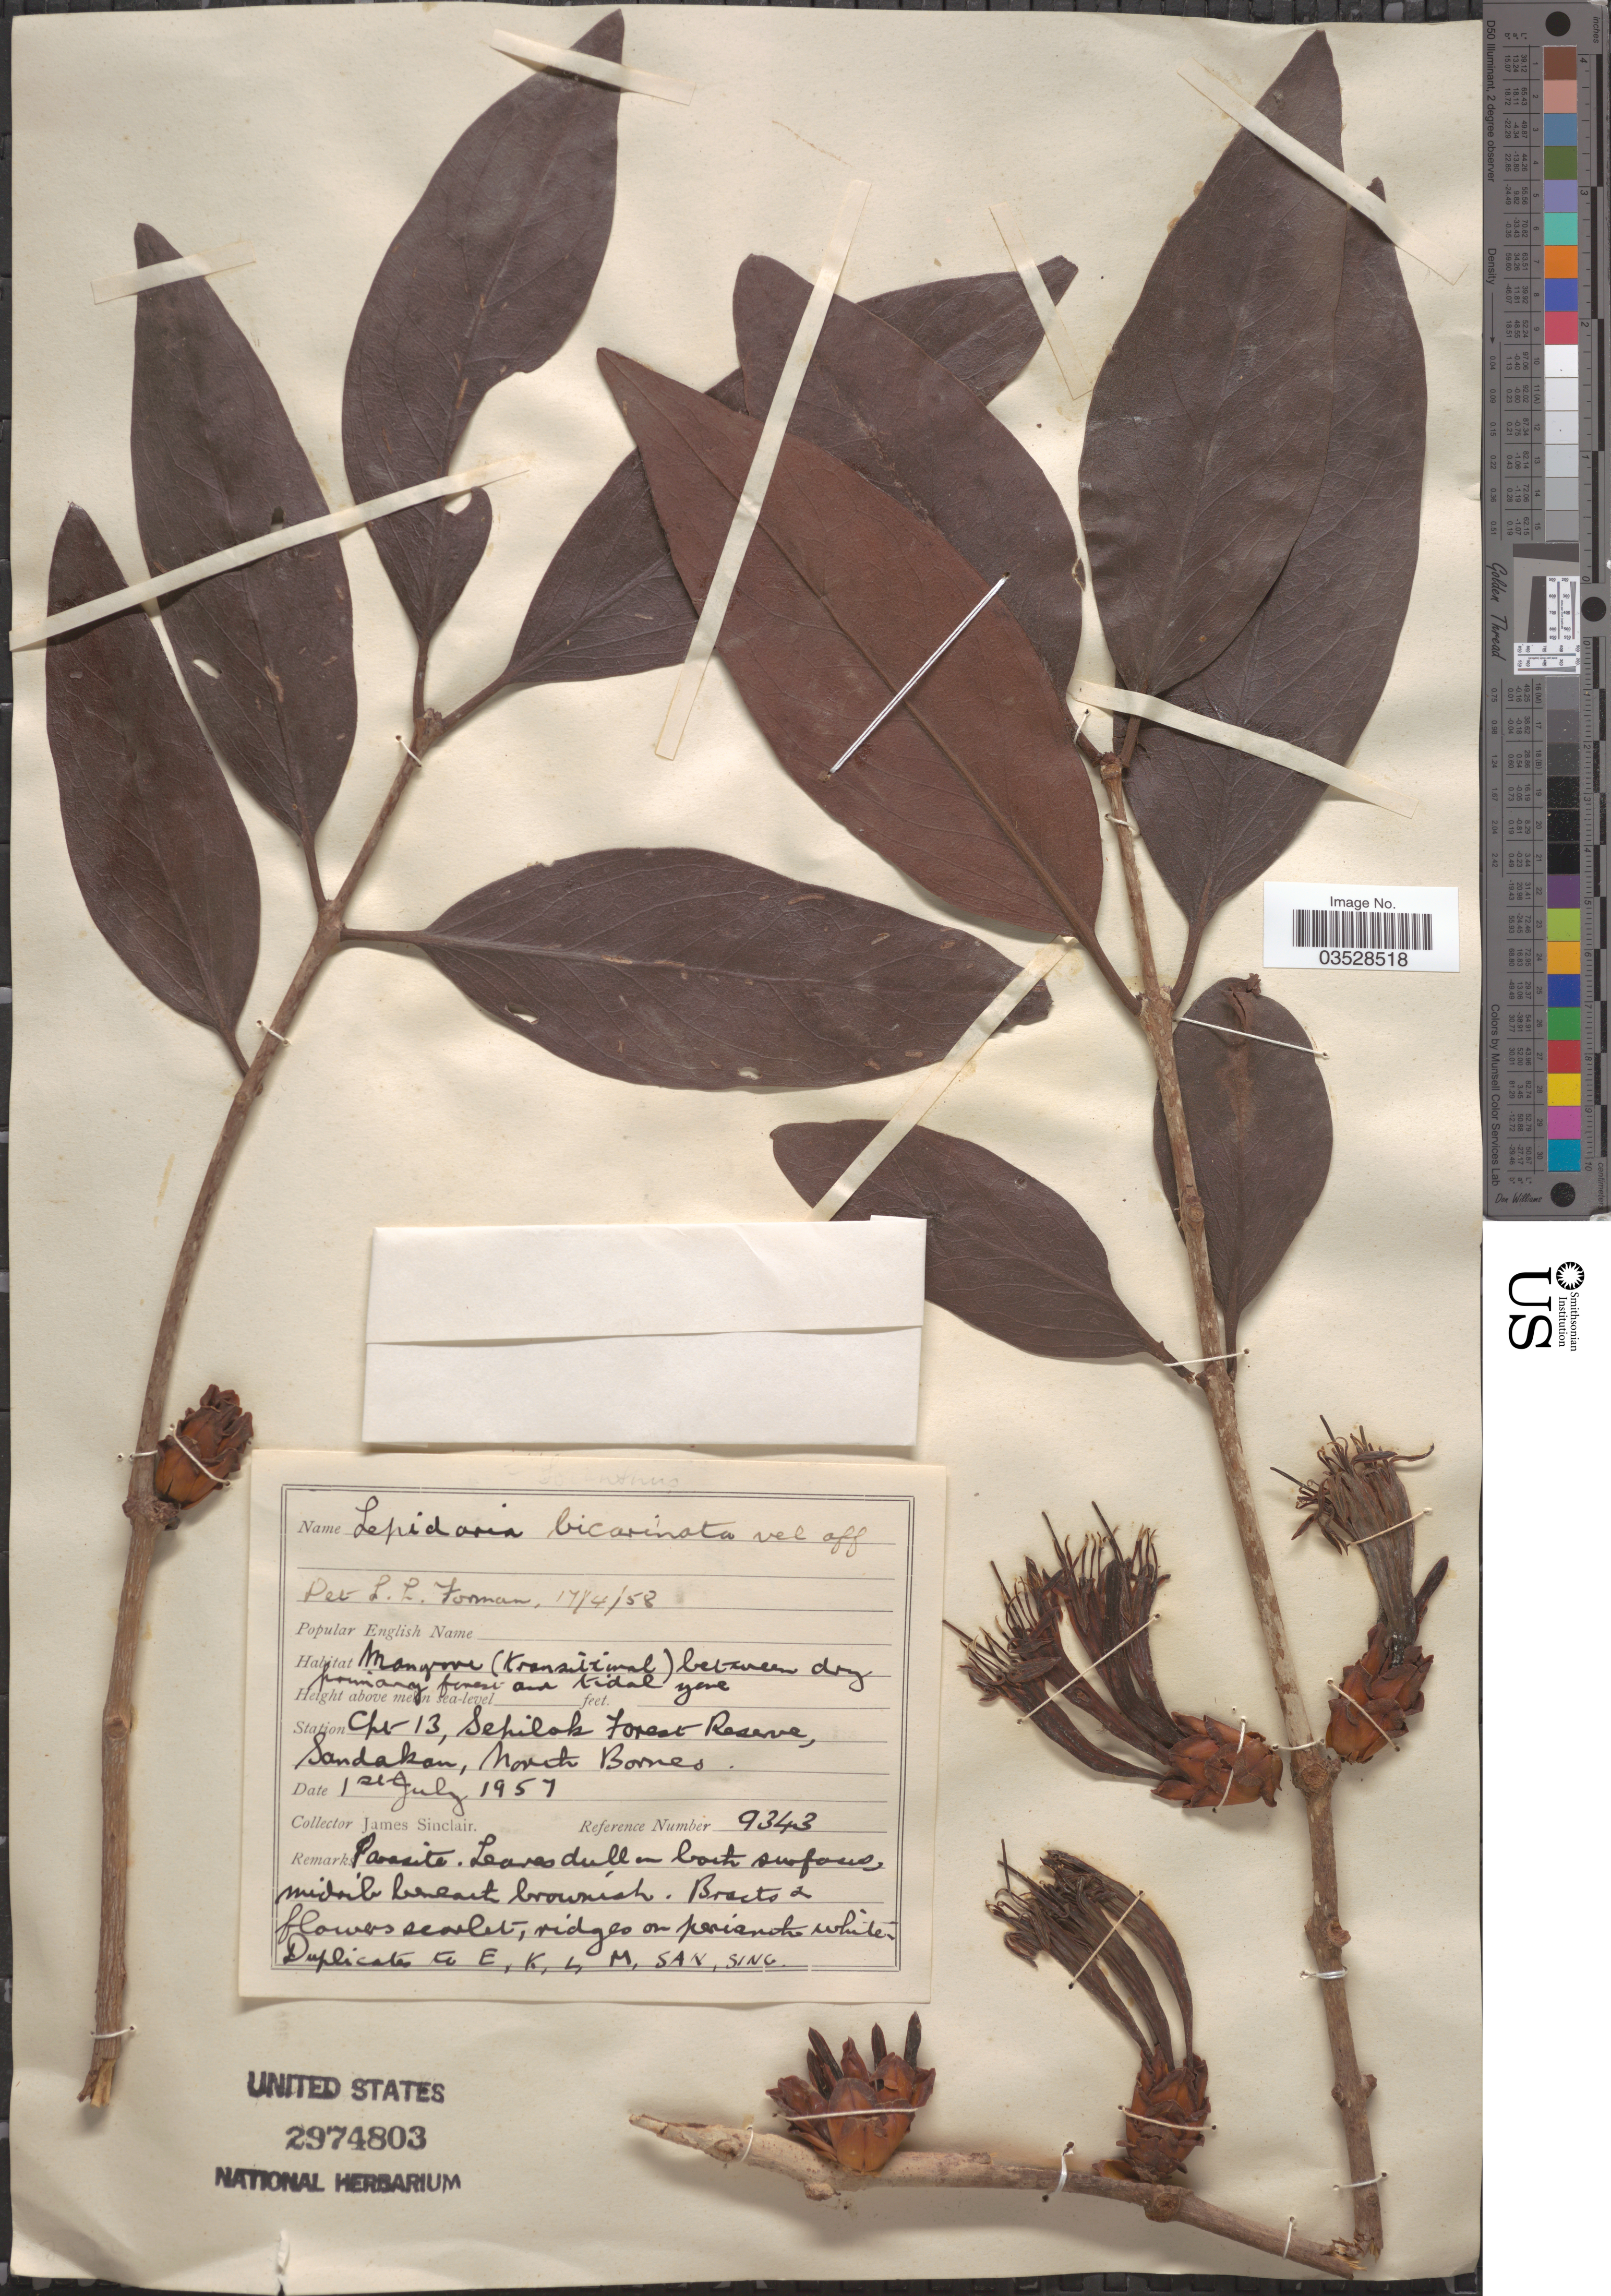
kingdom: Plantae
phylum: Tracheophyta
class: Magnoliopsida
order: Santalales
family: Loranthaceae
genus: Lepidaria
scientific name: Lepidaria pulchella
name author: Danser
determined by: Barlow, B.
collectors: J. Sinclair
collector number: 9343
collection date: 1957-07-01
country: Malaysia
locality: Station Cpt 13, Sepilok Forest Reserve, Sandakan, North Borneo.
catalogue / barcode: US 2974803